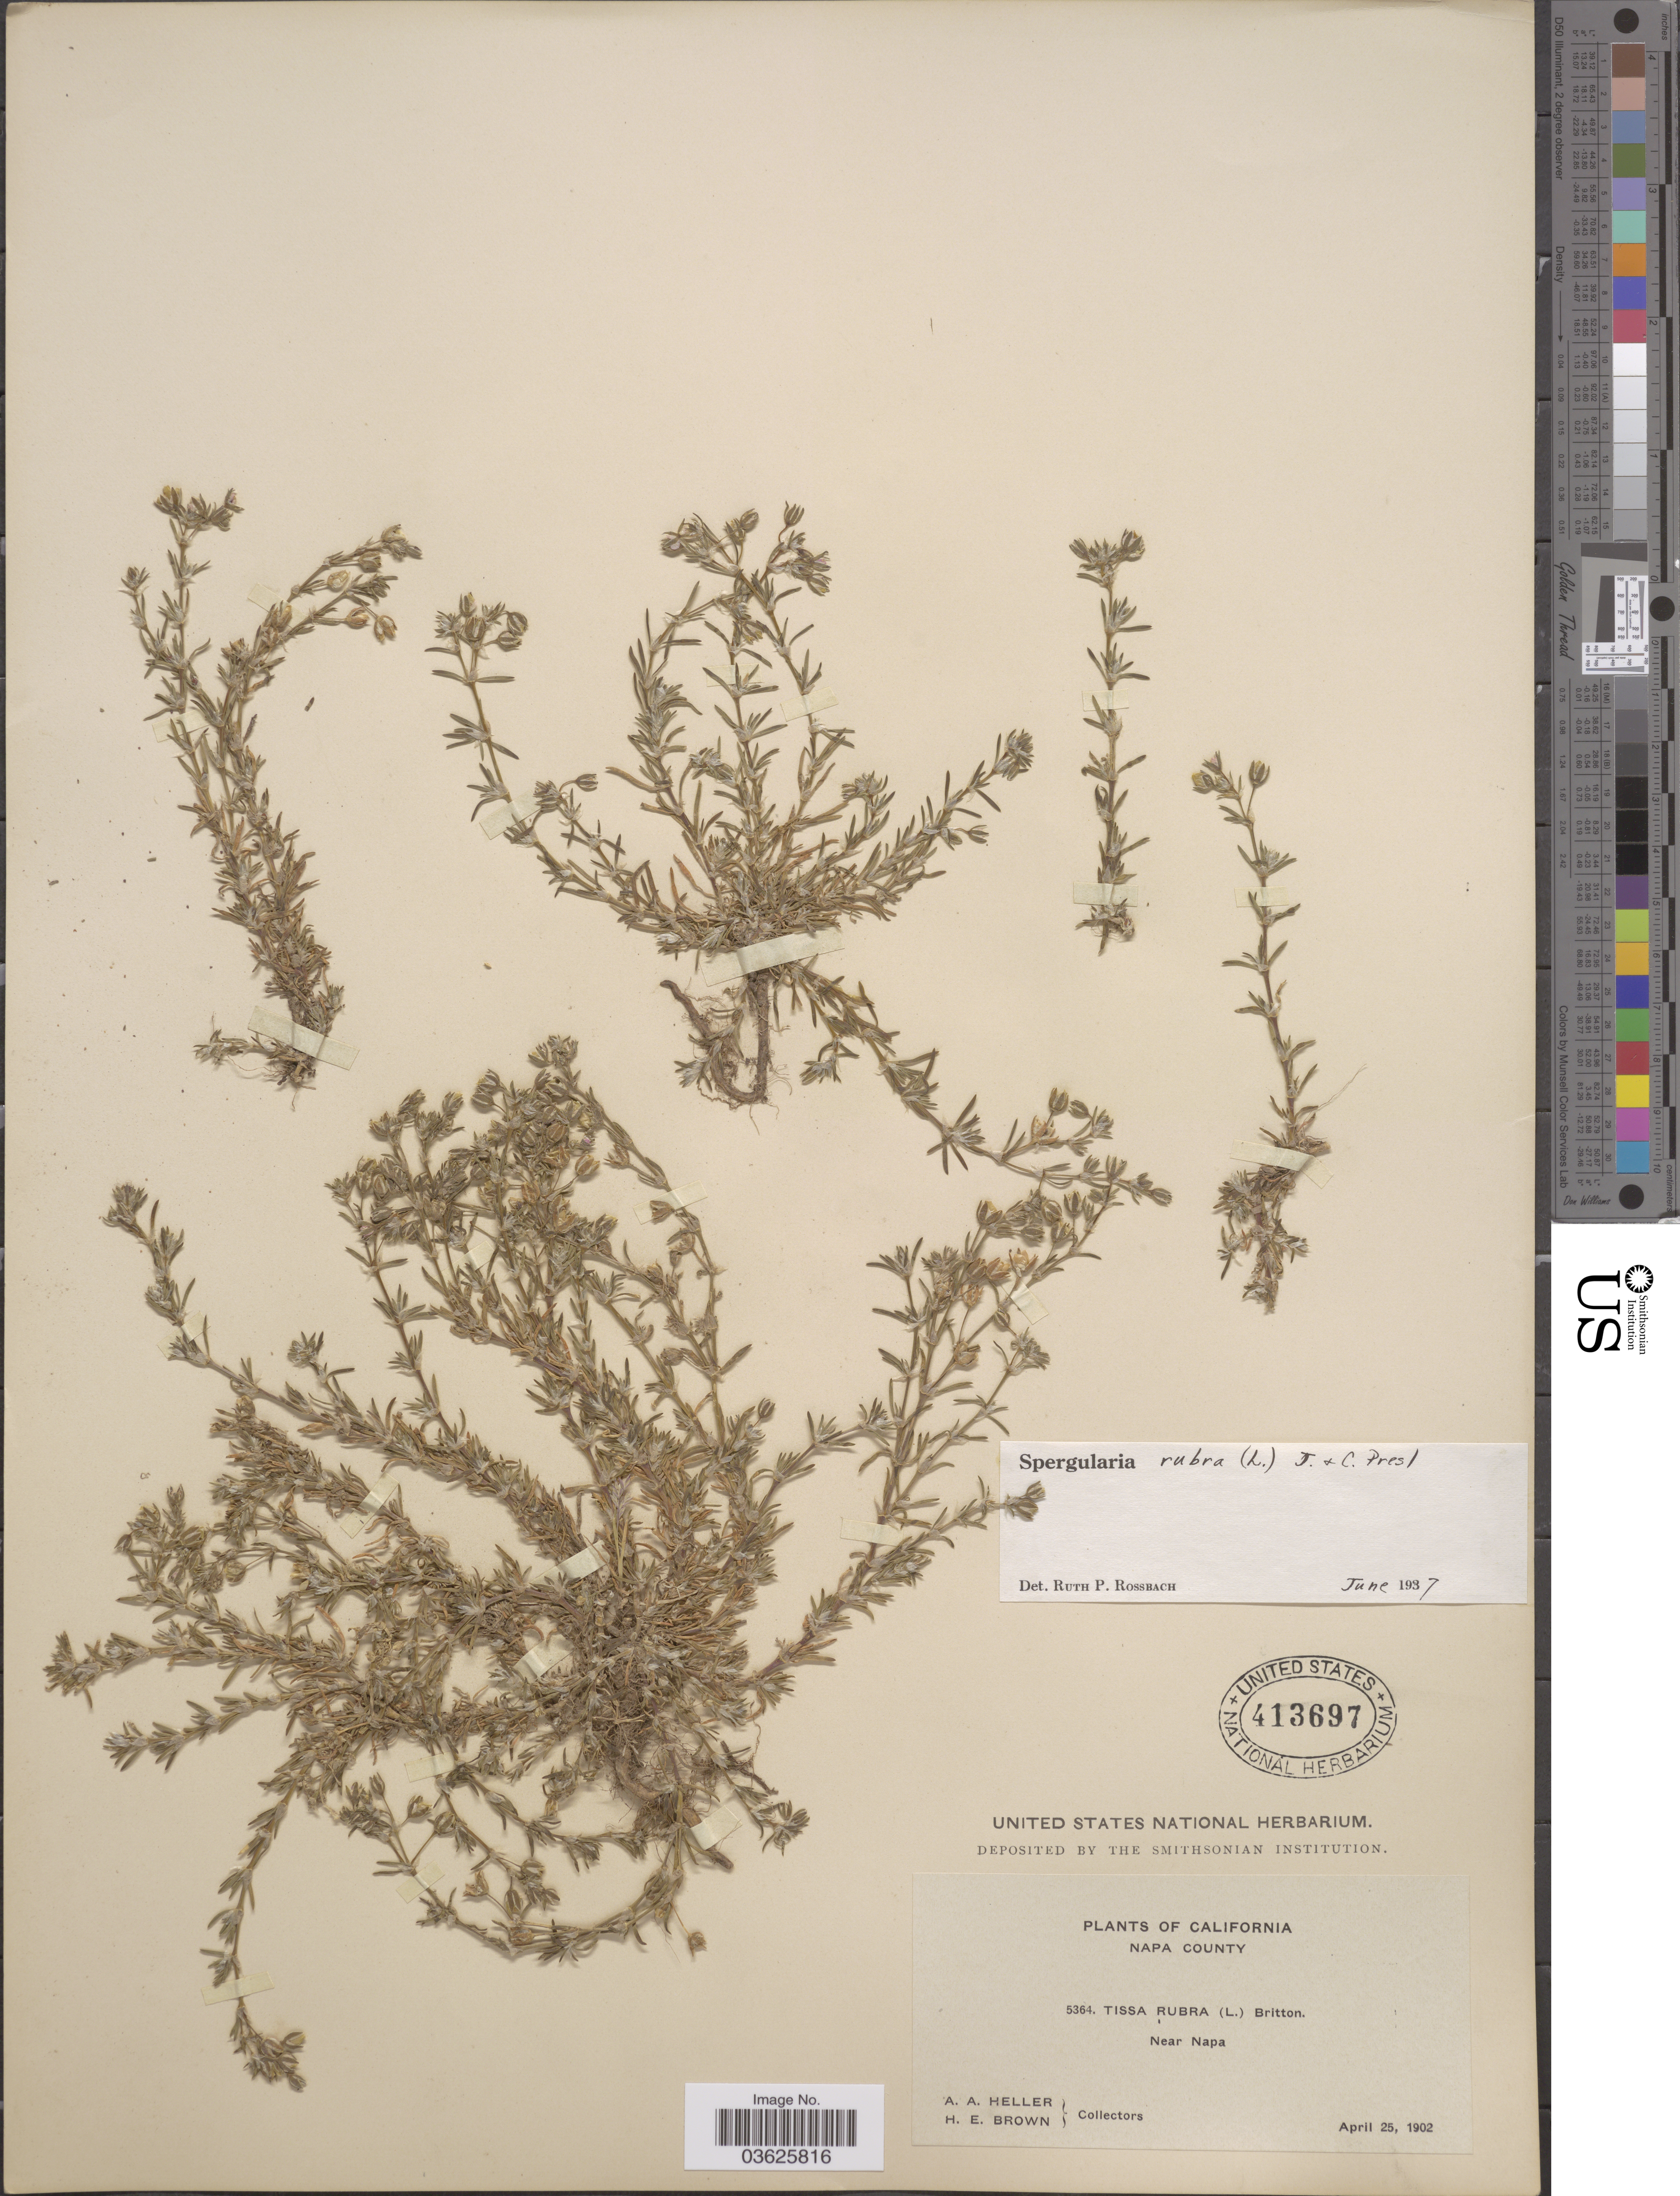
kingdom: Plantae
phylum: Tracheophyta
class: Magnoliopsida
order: Caryophyllales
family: Caryophyllaceae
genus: Spergularia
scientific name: Spergularia rubra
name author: (L.) J. Presl & C. Presl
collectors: A. A. Heller & H. E. Brown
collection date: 1902-04-25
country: United States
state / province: California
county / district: Napa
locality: Napa County. Near Napa.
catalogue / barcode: US 413697